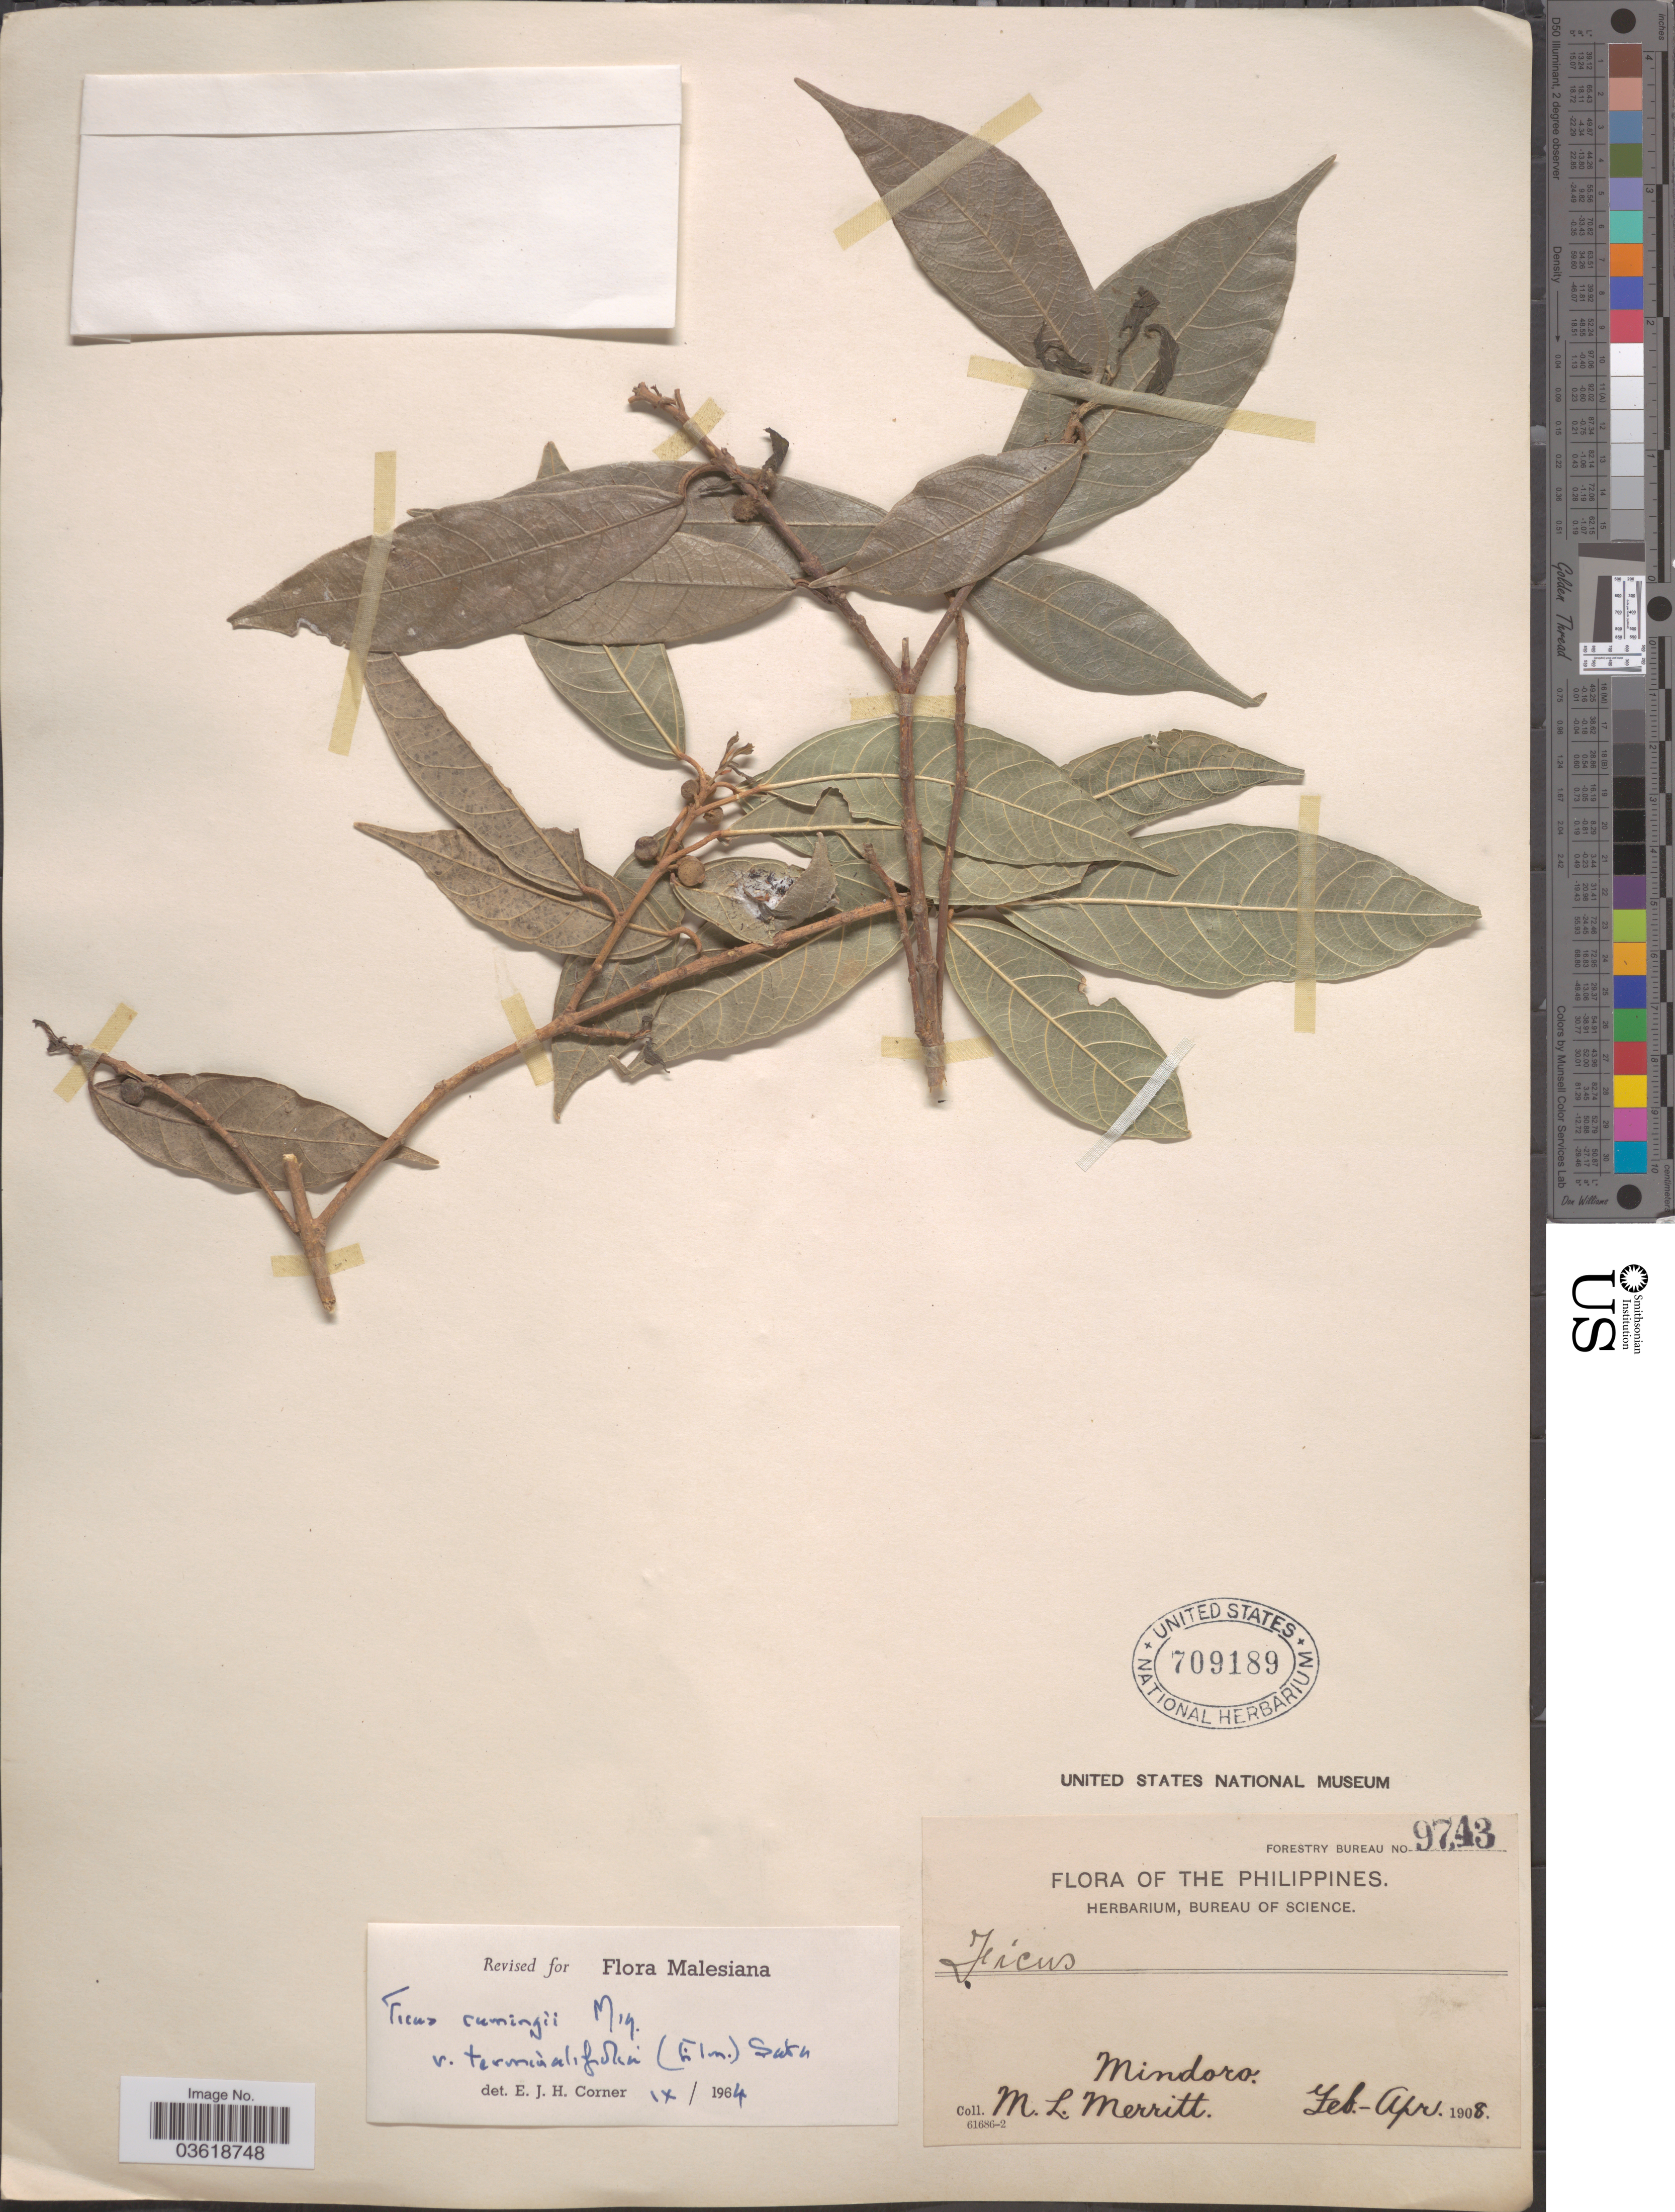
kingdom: Plantae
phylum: Tracheophyta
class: Magnoliopsida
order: Rosales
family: Moraceae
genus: Ficus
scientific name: Ficus cumingii var. terminalifolia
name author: (Elmer) Sata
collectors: M. L. Merritt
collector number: Forestry Bureau 9743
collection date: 1908-02/1908-04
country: Philippines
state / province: Mimaropa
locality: Mindoro.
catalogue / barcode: US 709189